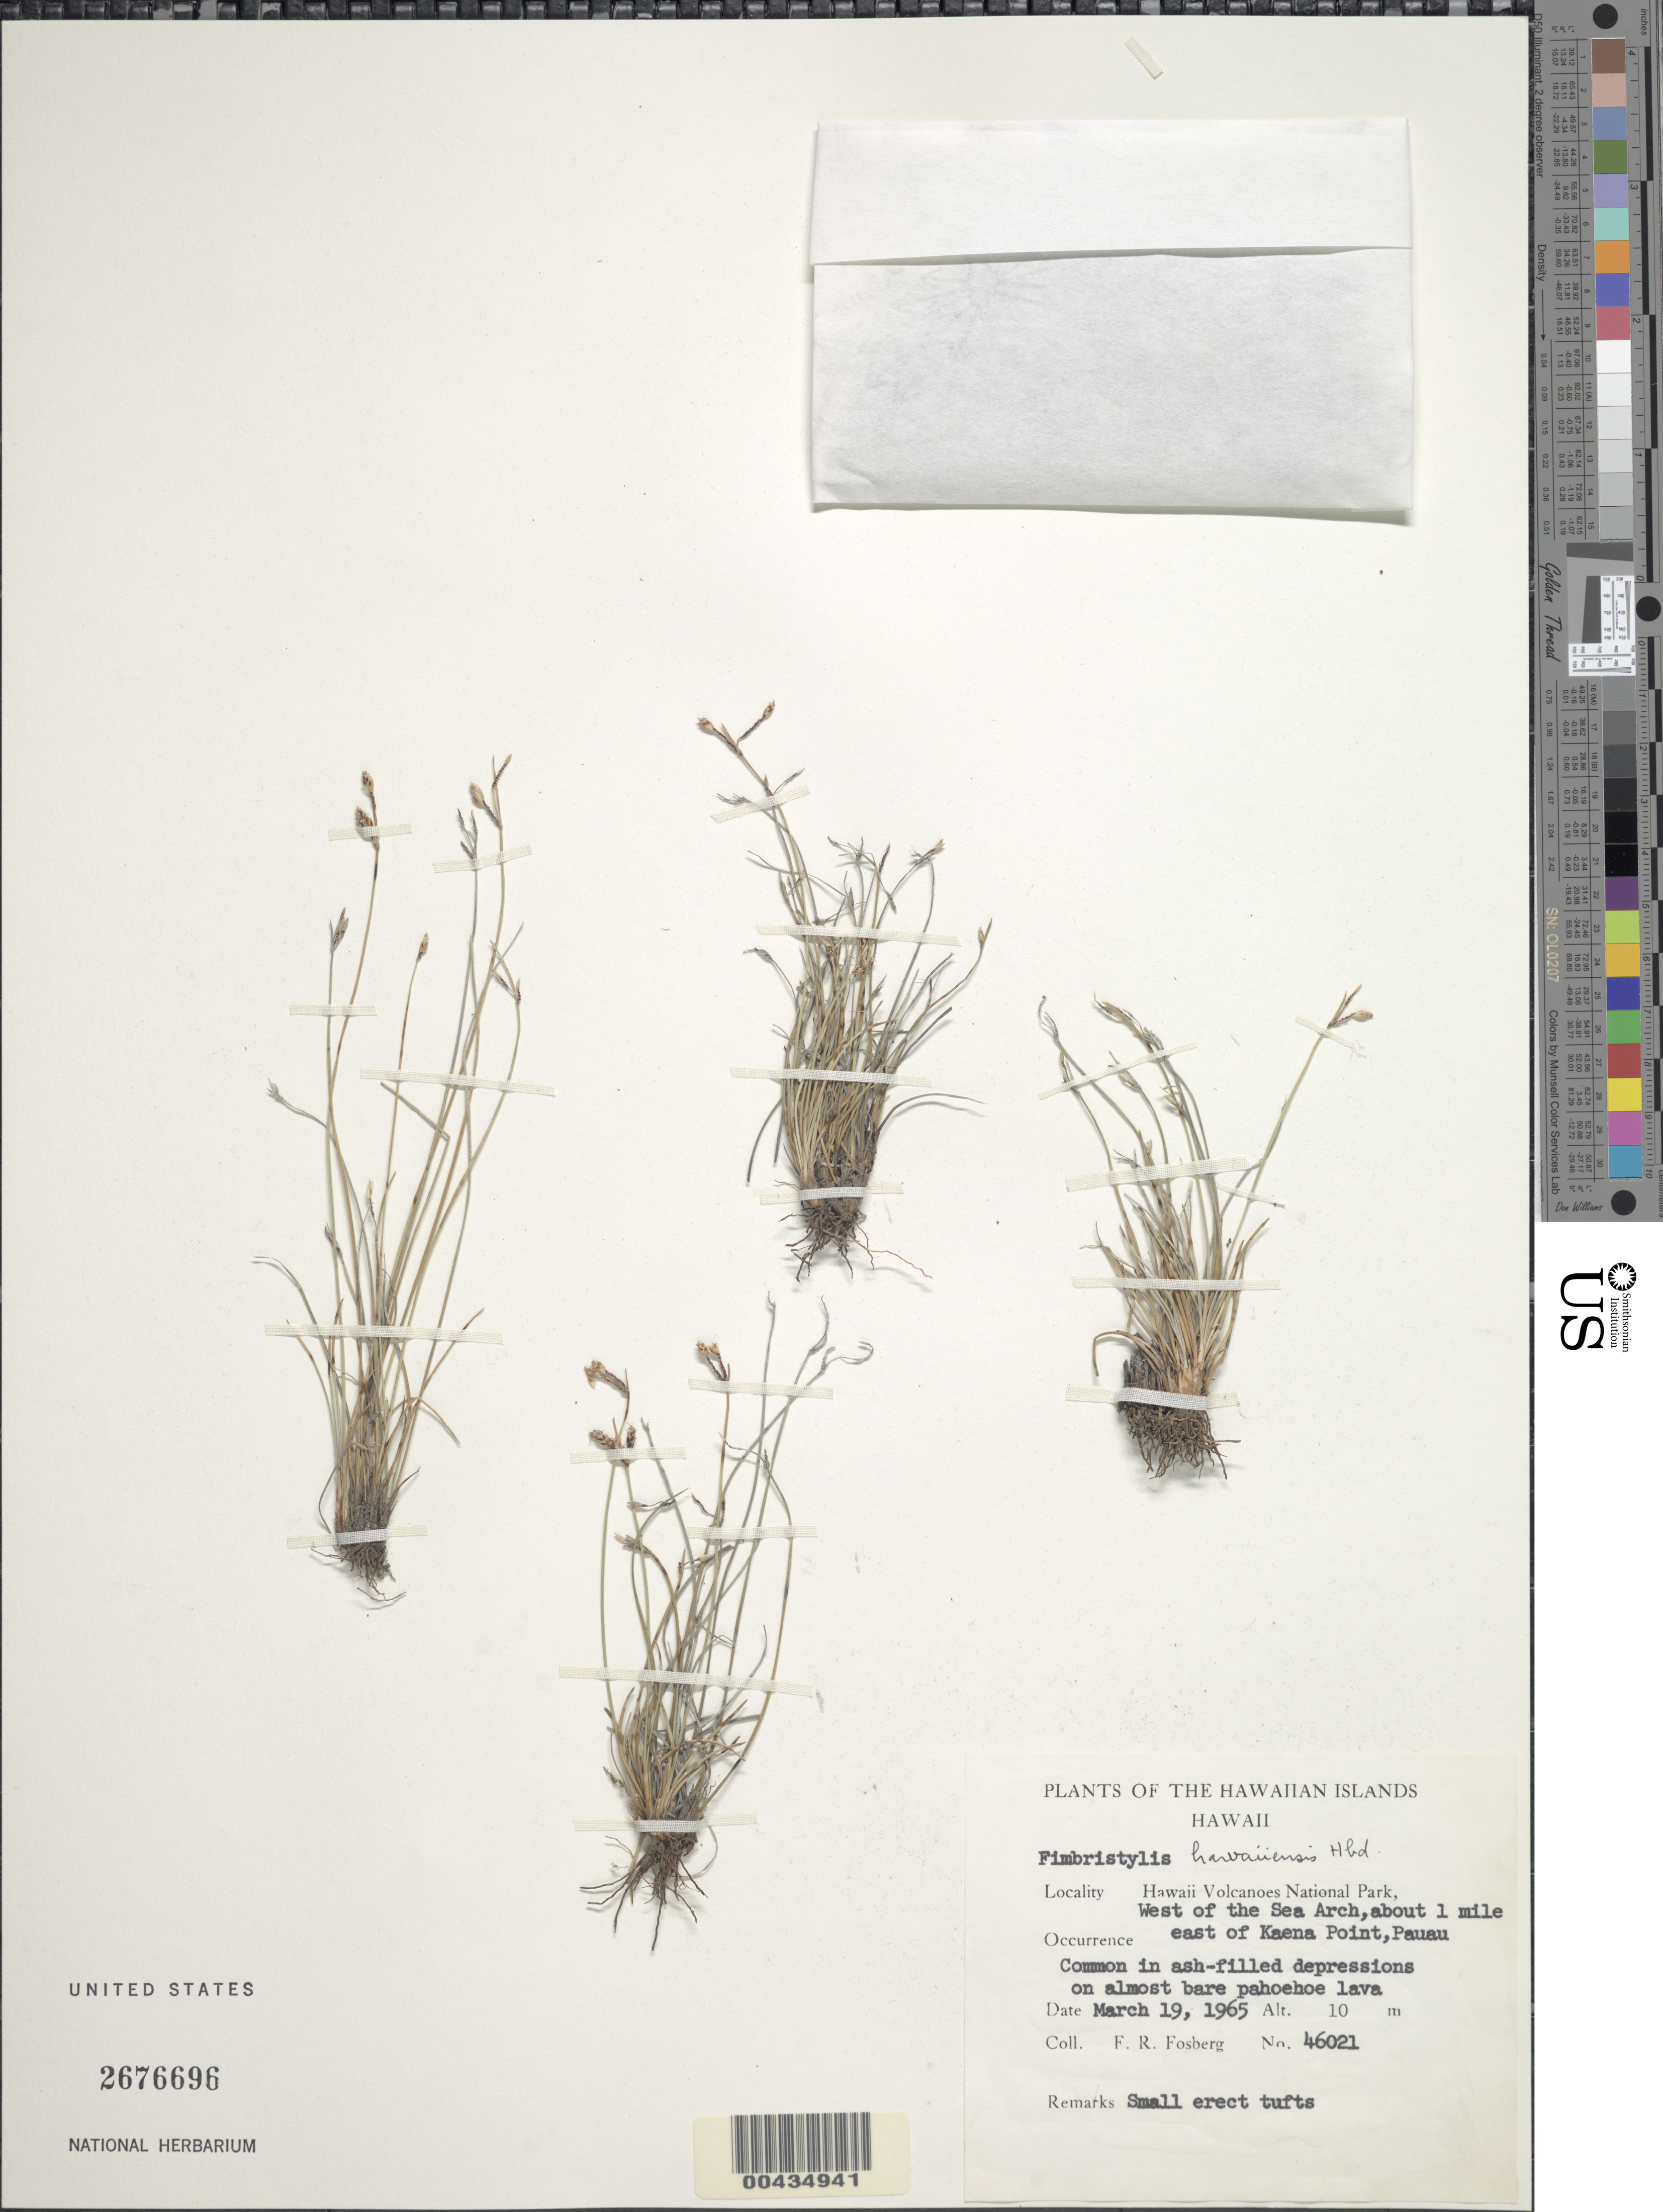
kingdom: Plantae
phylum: Tracheophyta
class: Liliopsida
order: Poales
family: Cyperaceae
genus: Fimbristylis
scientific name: Fimbristylis hawaiiensis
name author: Hillebr.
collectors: F. R. Fosberg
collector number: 46021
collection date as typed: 19 Mar 1965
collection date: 1965-03-19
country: United States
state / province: Hawaii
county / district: Hawaii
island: Hawaii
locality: Hawaii Volcanoes National Park, W of the Sea Arch, about 1 mi E of Kaena Point, Pauau.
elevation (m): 10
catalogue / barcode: US 2676696